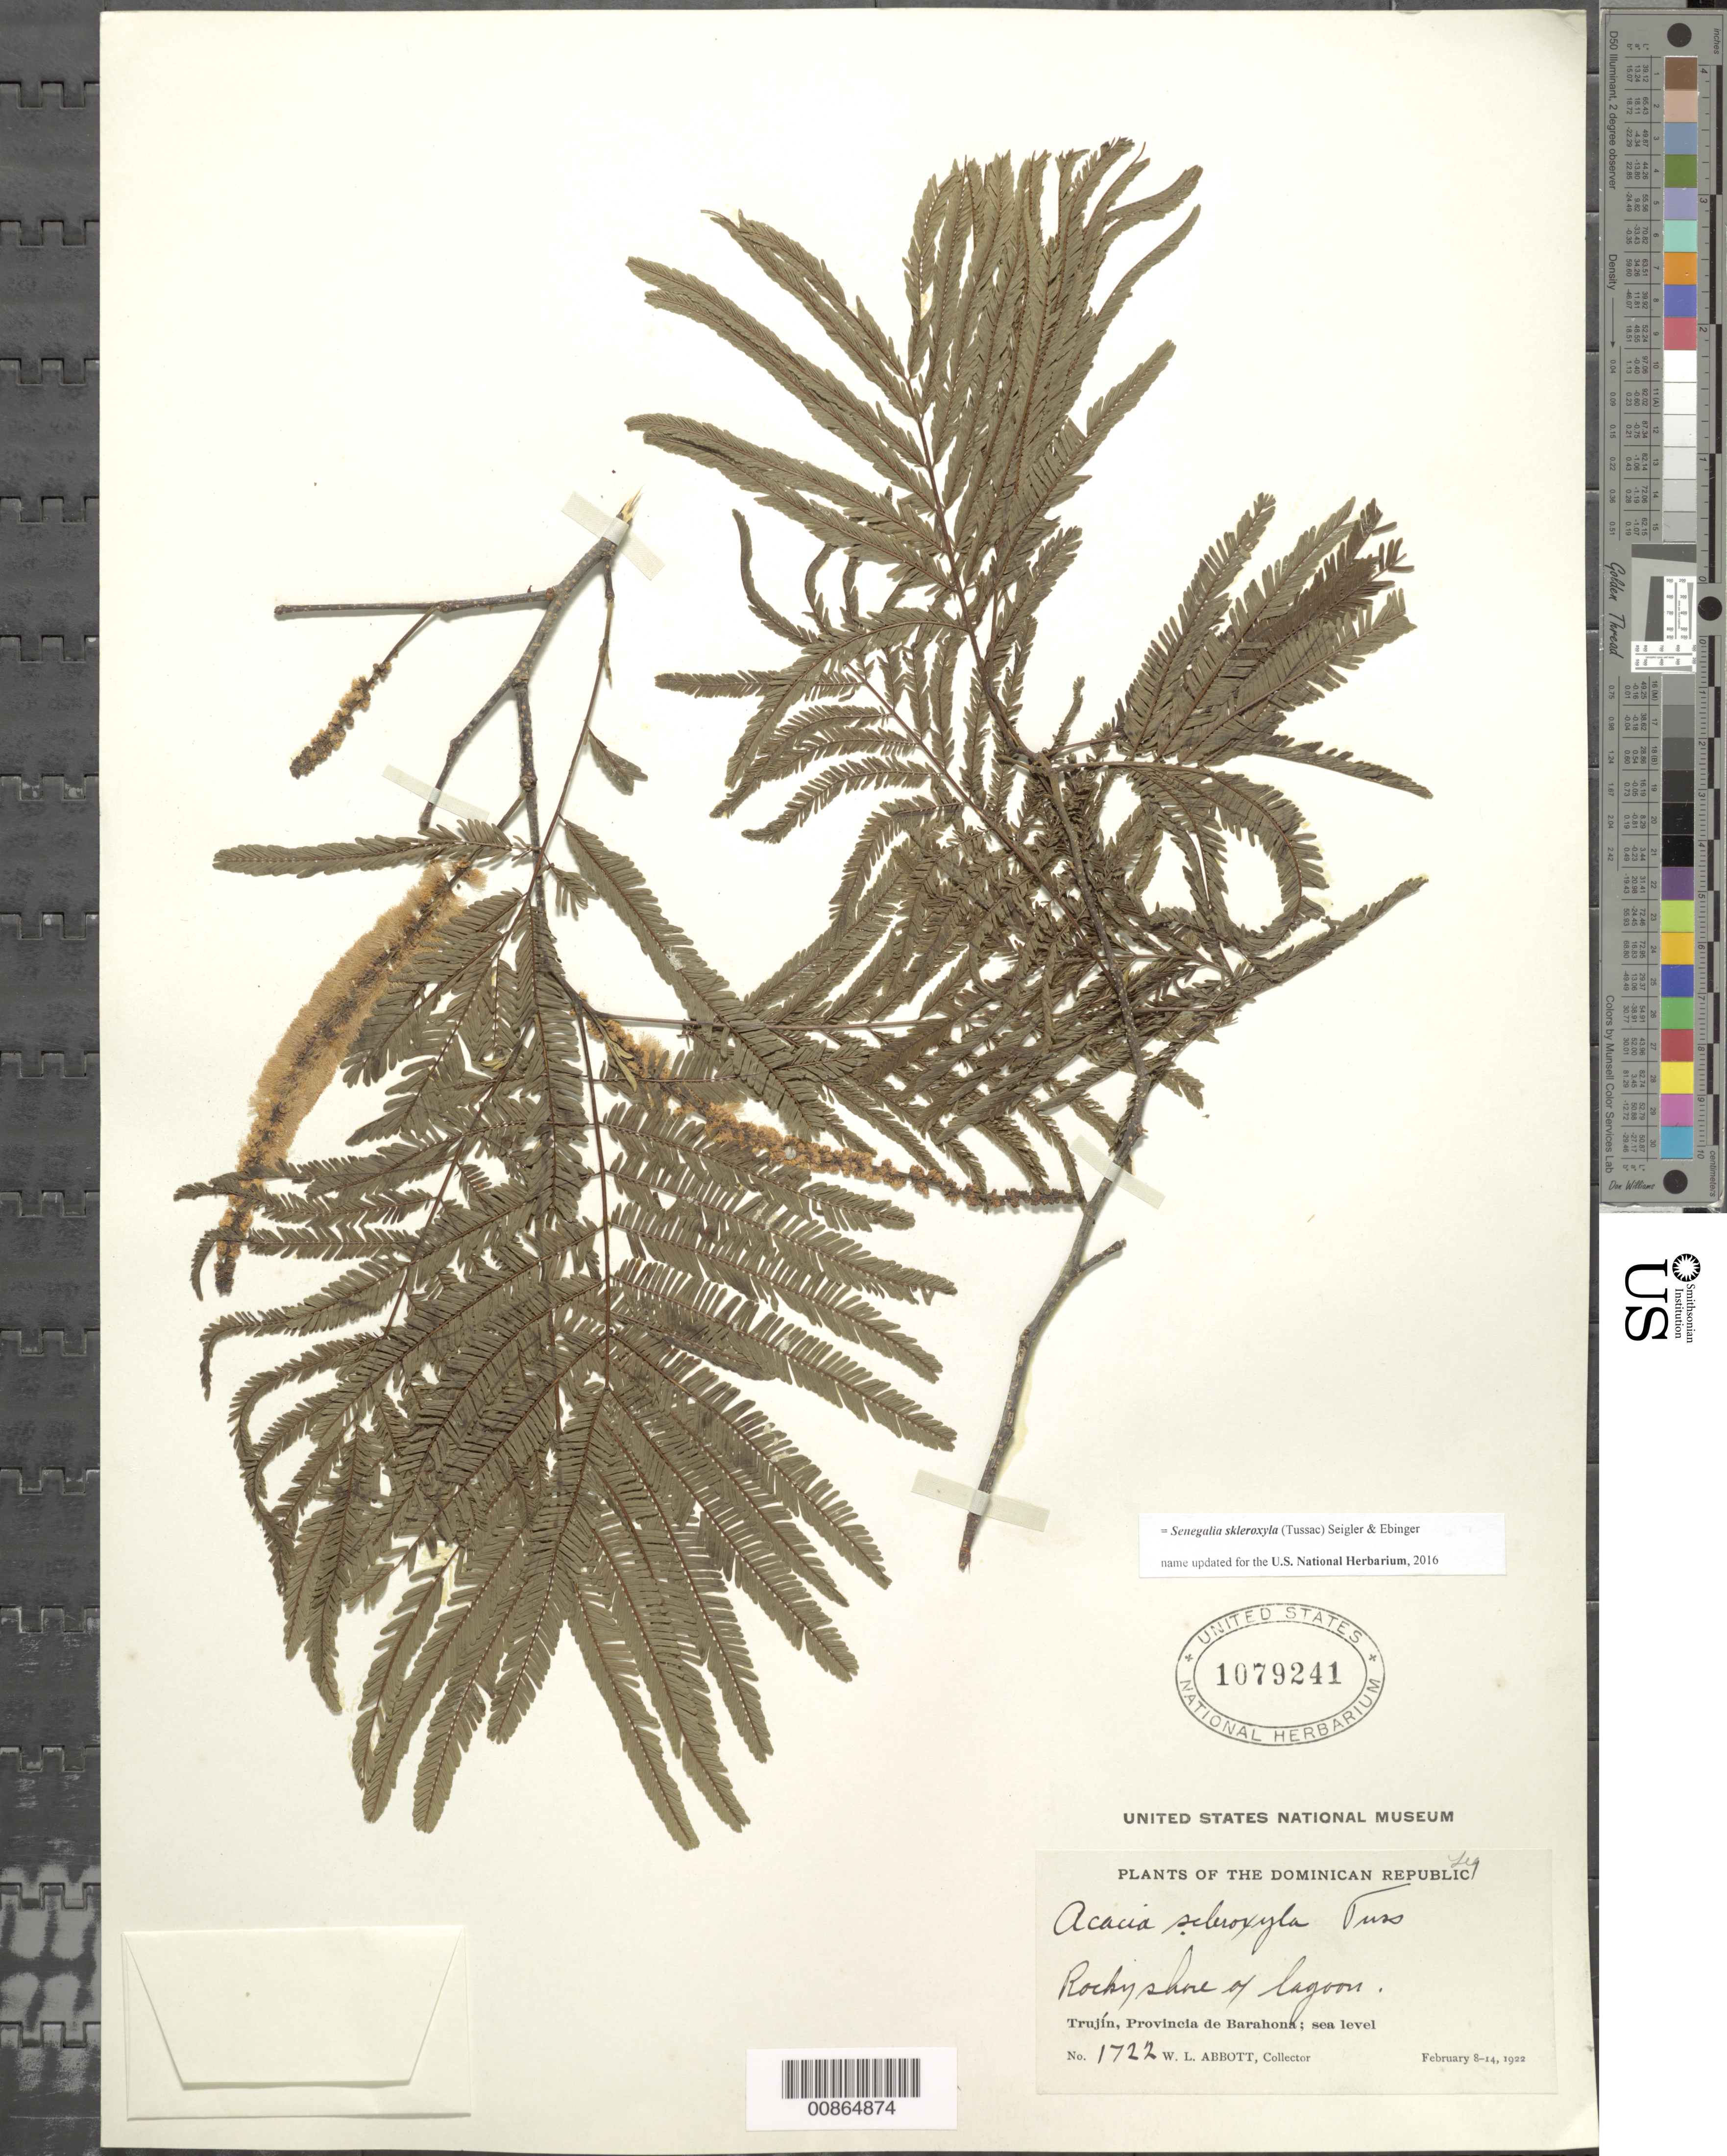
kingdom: Plantae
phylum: Tracheophyta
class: Magnoliopsida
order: Fabales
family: Fabaceae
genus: Parasenegalia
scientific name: Parasenegalia skleroxyla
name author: (Tussac) Seigler & Ebinger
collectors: W. L. Abbott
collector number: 1722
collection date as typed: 08 Feb 1922 to 14 Feb 1922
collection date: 1922-02-08/1922-02-14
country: Dominican Republic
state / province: Barahona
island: Hispaniola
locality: Trujín.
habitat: Rocky shore of lagoon.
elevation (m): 0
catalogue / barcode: US 1079241